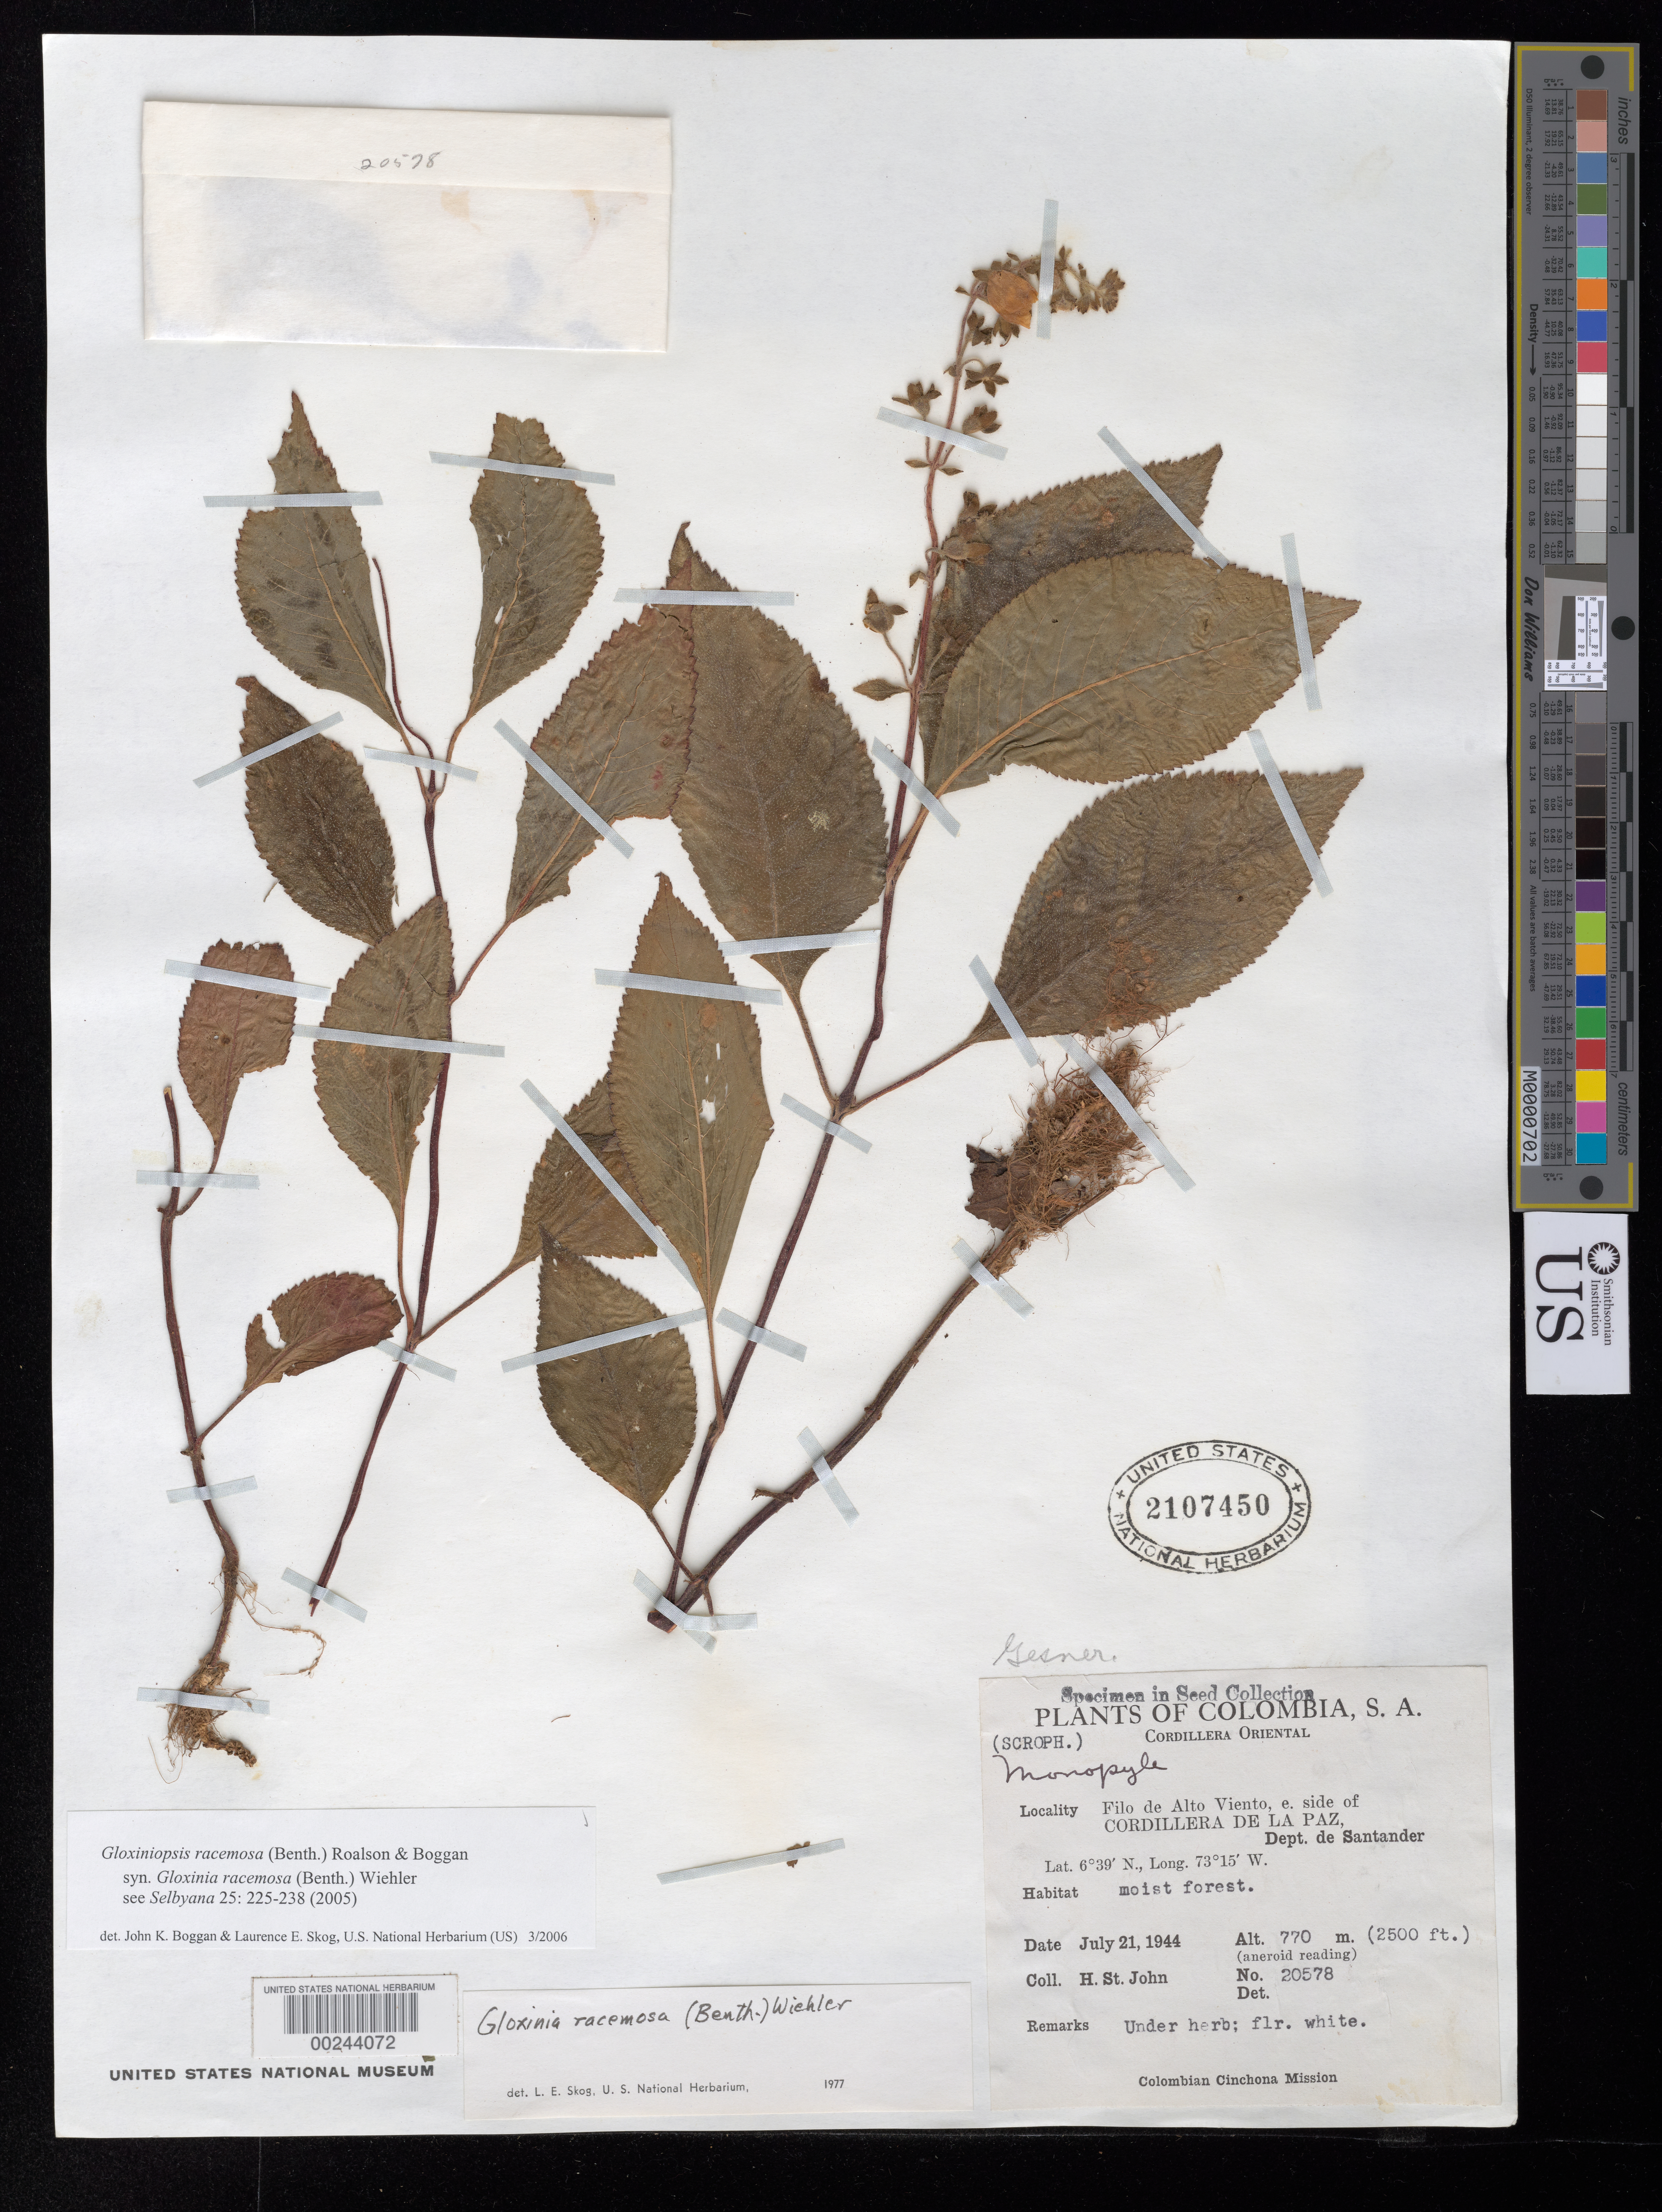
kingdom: Plantae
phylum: Tracheophyta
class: Magnoliopsida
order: Lamiales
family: Gesneriaceae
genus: Gloxiniopsis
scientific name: Gloxiniopsis racemosa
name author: (Benth.) Roalson & Boggan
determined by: Boggan, J. K.; Skog, L. E.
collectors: H. St. John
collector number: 20578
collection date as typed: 21 Jul 1944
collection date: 1944-07-21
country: Colombia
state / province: Santander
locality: Filo de Alto Viento, east side of Cordillera de La Paz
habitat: Moist forest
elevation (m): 770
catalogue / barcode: US 2107450